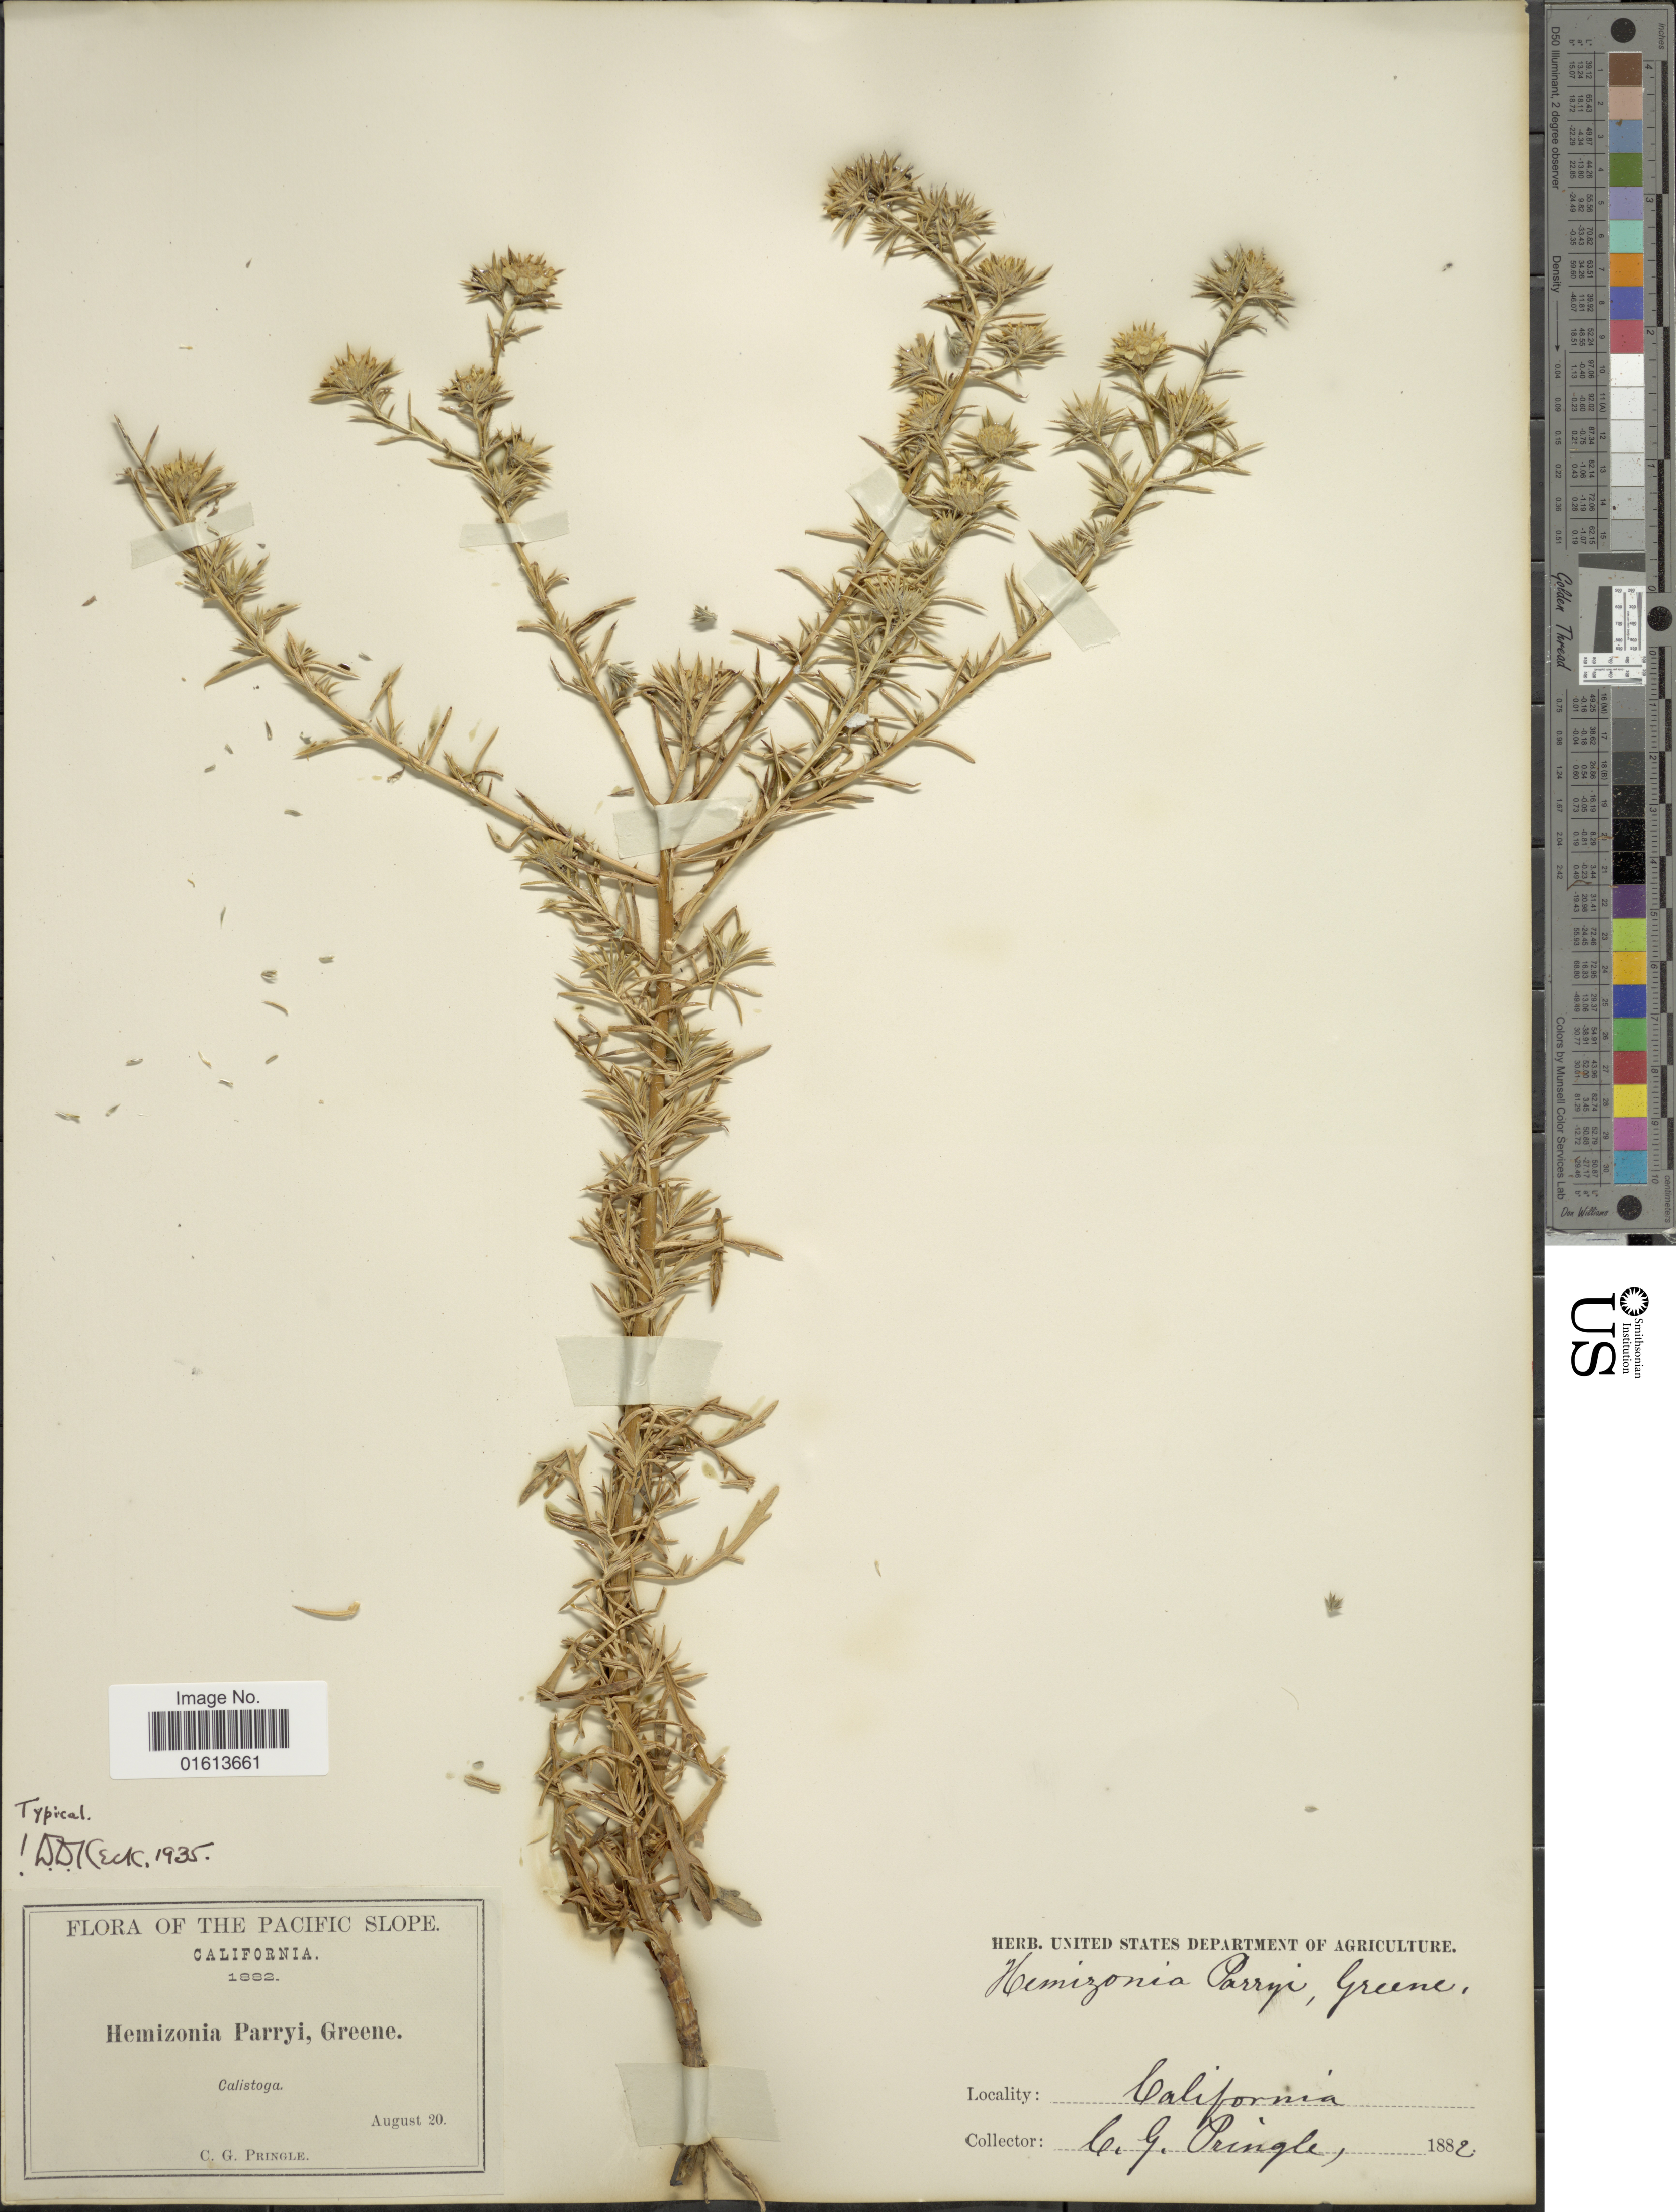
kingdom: Plantae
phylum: Tracheophyta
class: Magnoliopsida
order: Asterales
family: Asteraceae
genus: Centromadia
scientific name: Centromadia parryi subsp. parryi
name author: (Greene) Greene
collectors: C. G. Pringle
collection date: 1882-08-20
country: United States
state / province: California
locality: Calistoga.